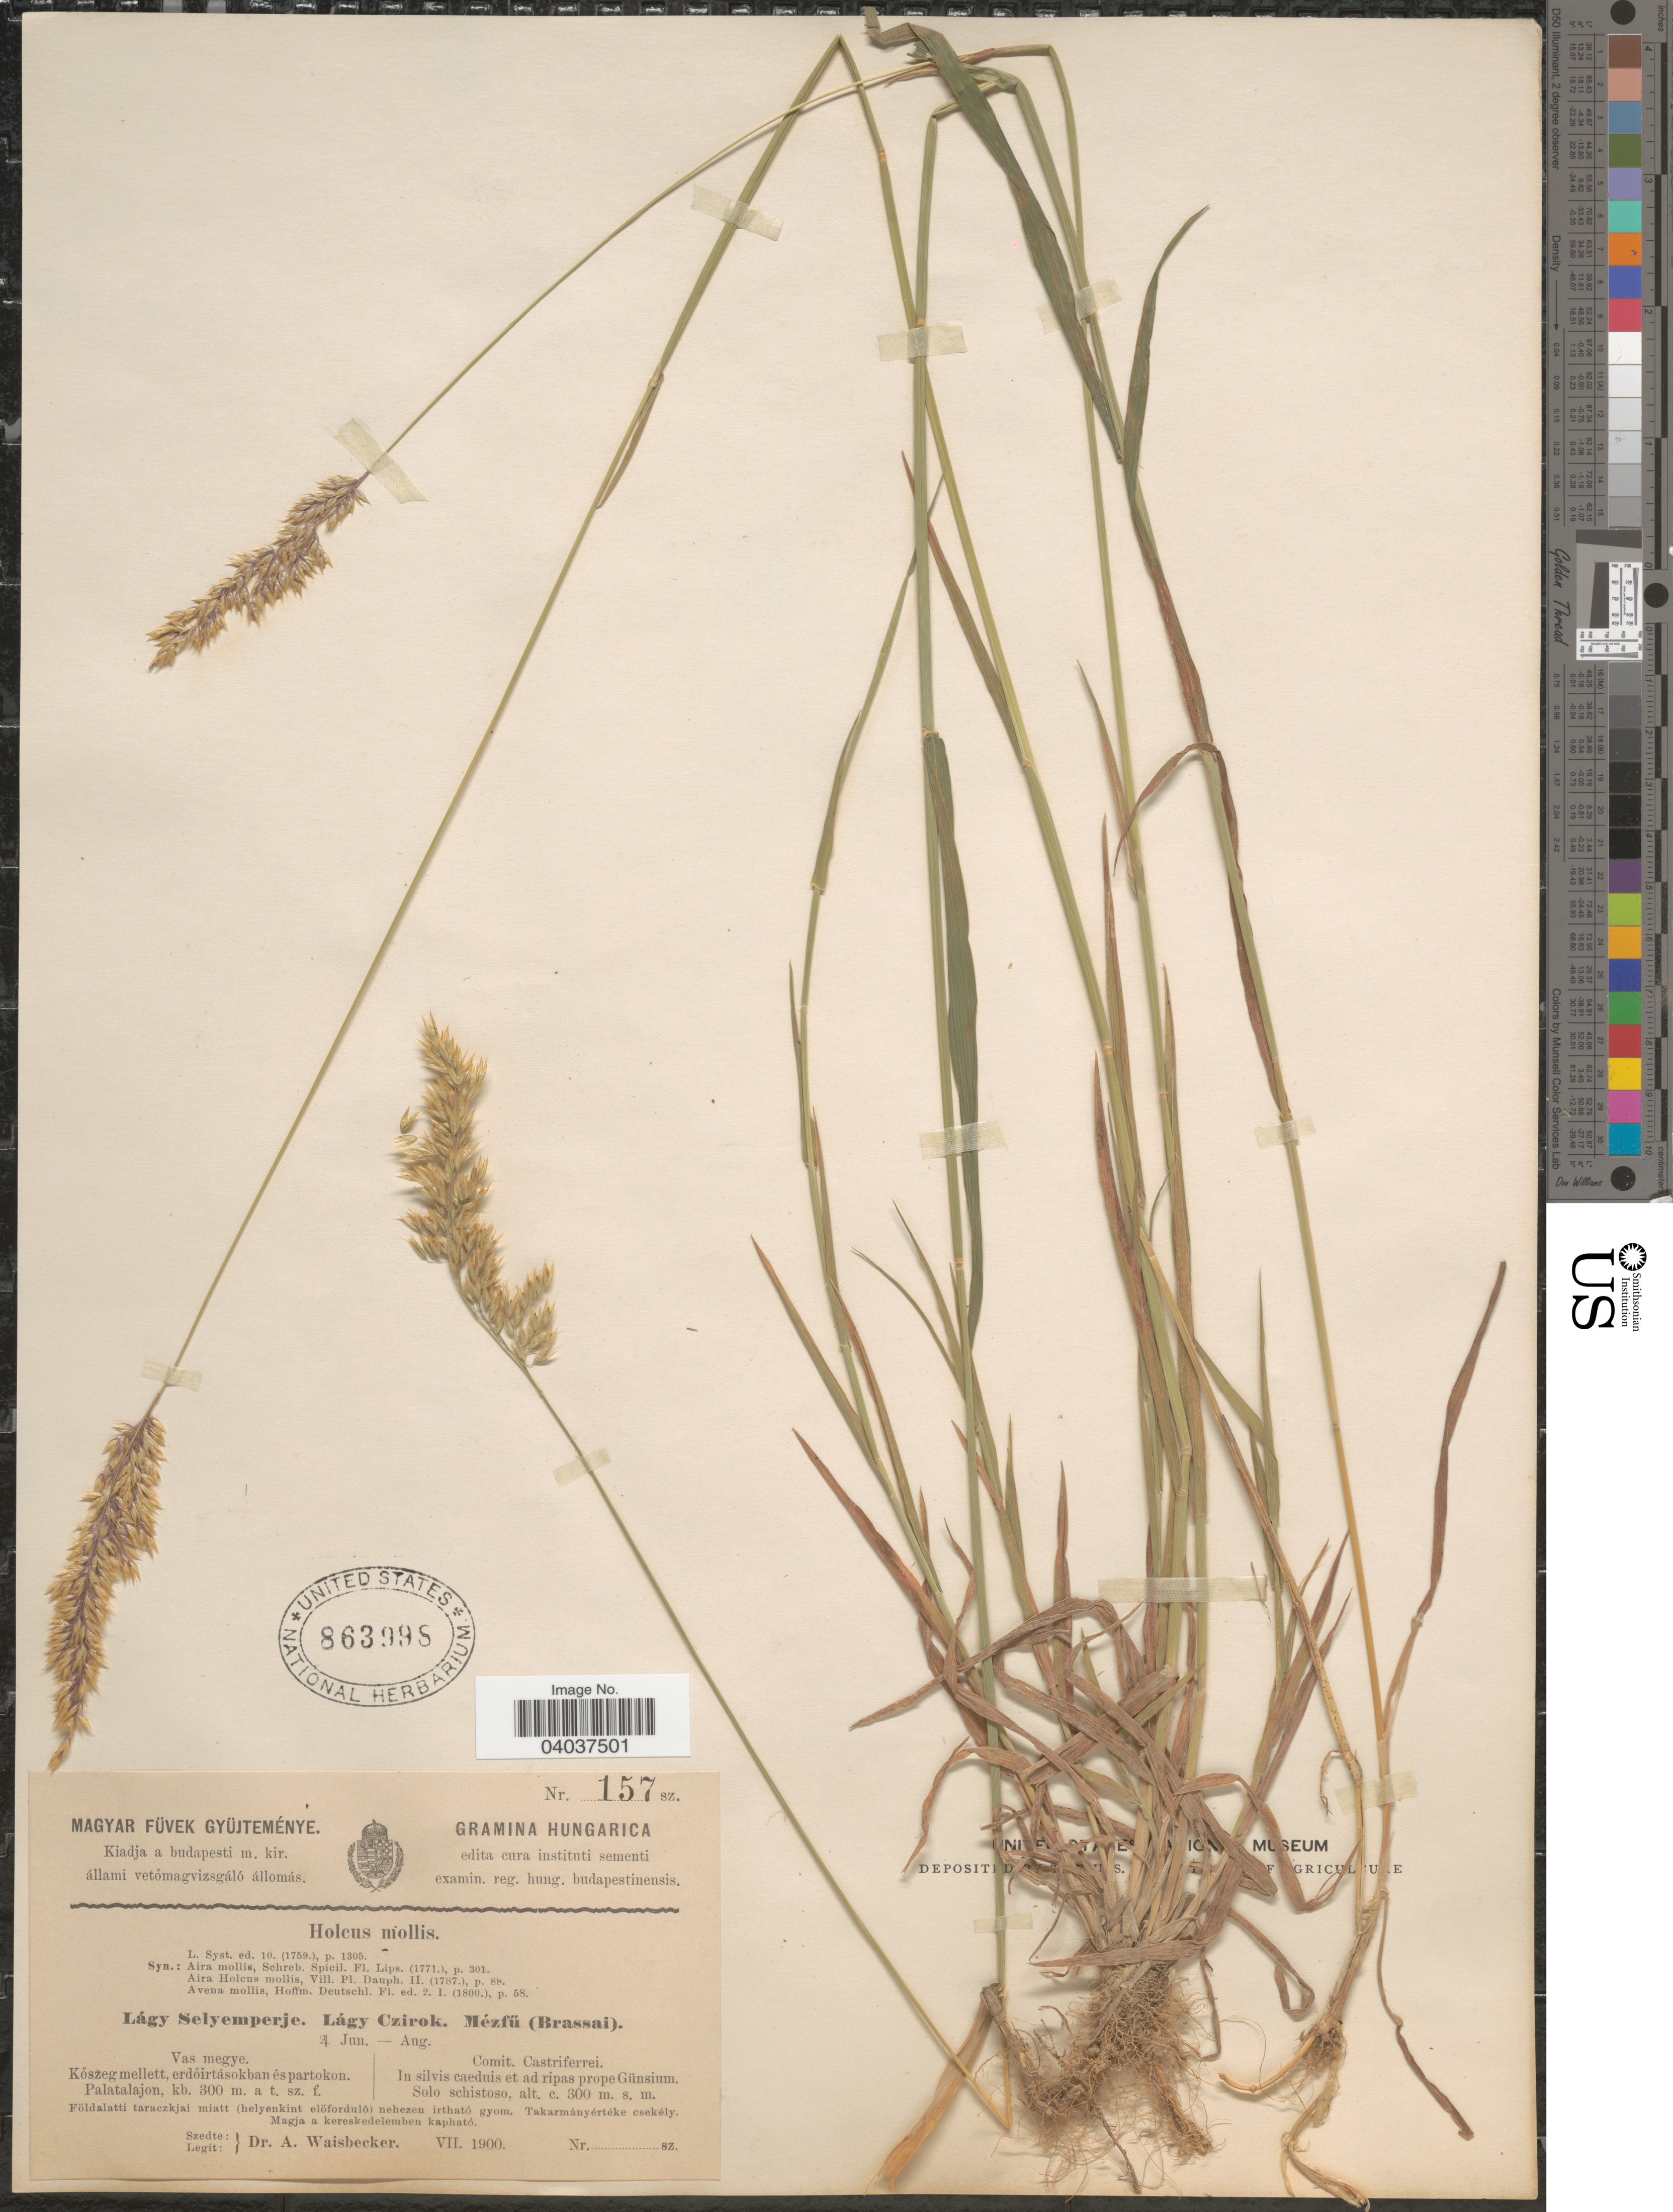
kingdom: Plantae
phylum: Tracheophyta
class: Liliopsida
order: Poales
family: Poaceae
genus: Holcus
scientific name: Holcus mollis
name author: L.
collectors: A. Waisbecker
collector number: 157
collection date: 1900-07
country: Hungary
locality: Comit. Castriferrei. In silvis caeduis et ad ripas prope Günsium.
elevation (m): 300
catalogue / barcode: US 863998